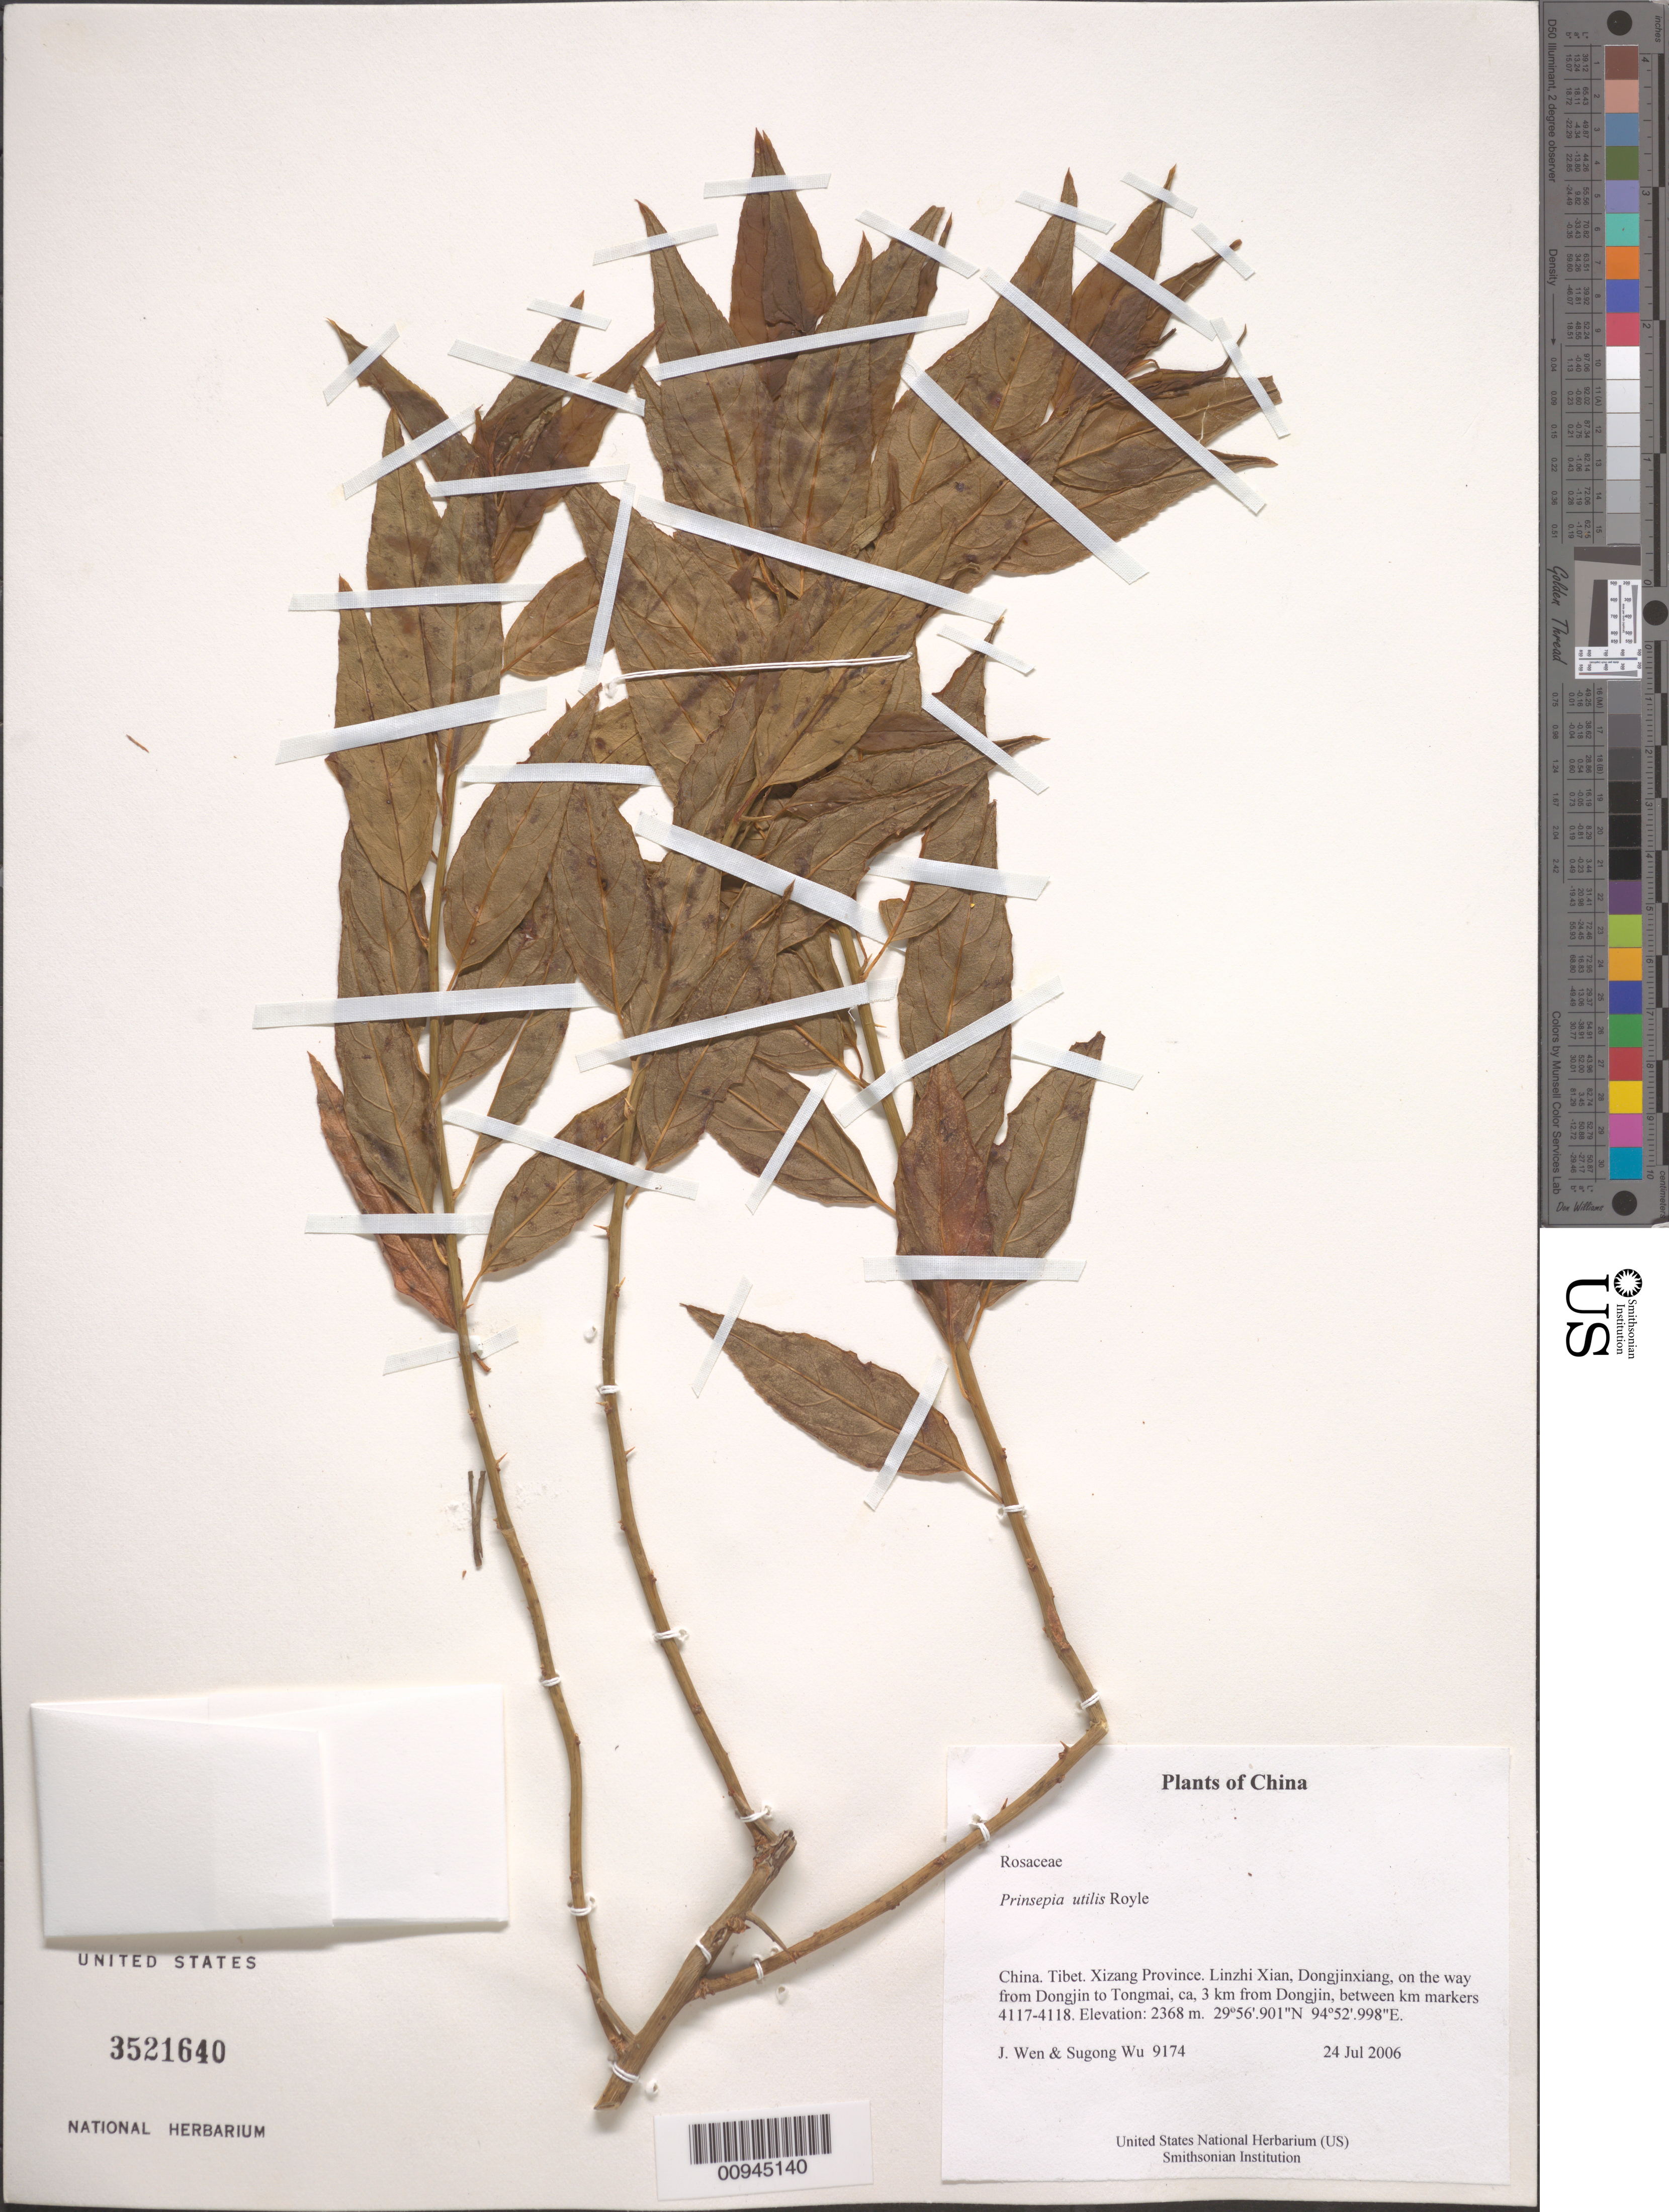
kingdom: Plantae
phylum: Tracheophyta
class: Magnoliopsida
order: Rosales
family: Rosaceae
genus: Prinsepia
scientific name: Prinsepia utilis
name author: Royle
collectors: J. Wen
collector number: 9174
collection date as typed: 24 Jul 2006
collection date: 2006-07-24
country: China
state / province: Xizang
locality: Xizang Province. Linzhi Xian, Dongjinxiang, on the way from Dongjin to Tongmai, ca, 3 km from Dongjin, between km markers 4117-4118.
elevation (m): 2368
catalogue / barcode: US 3521640